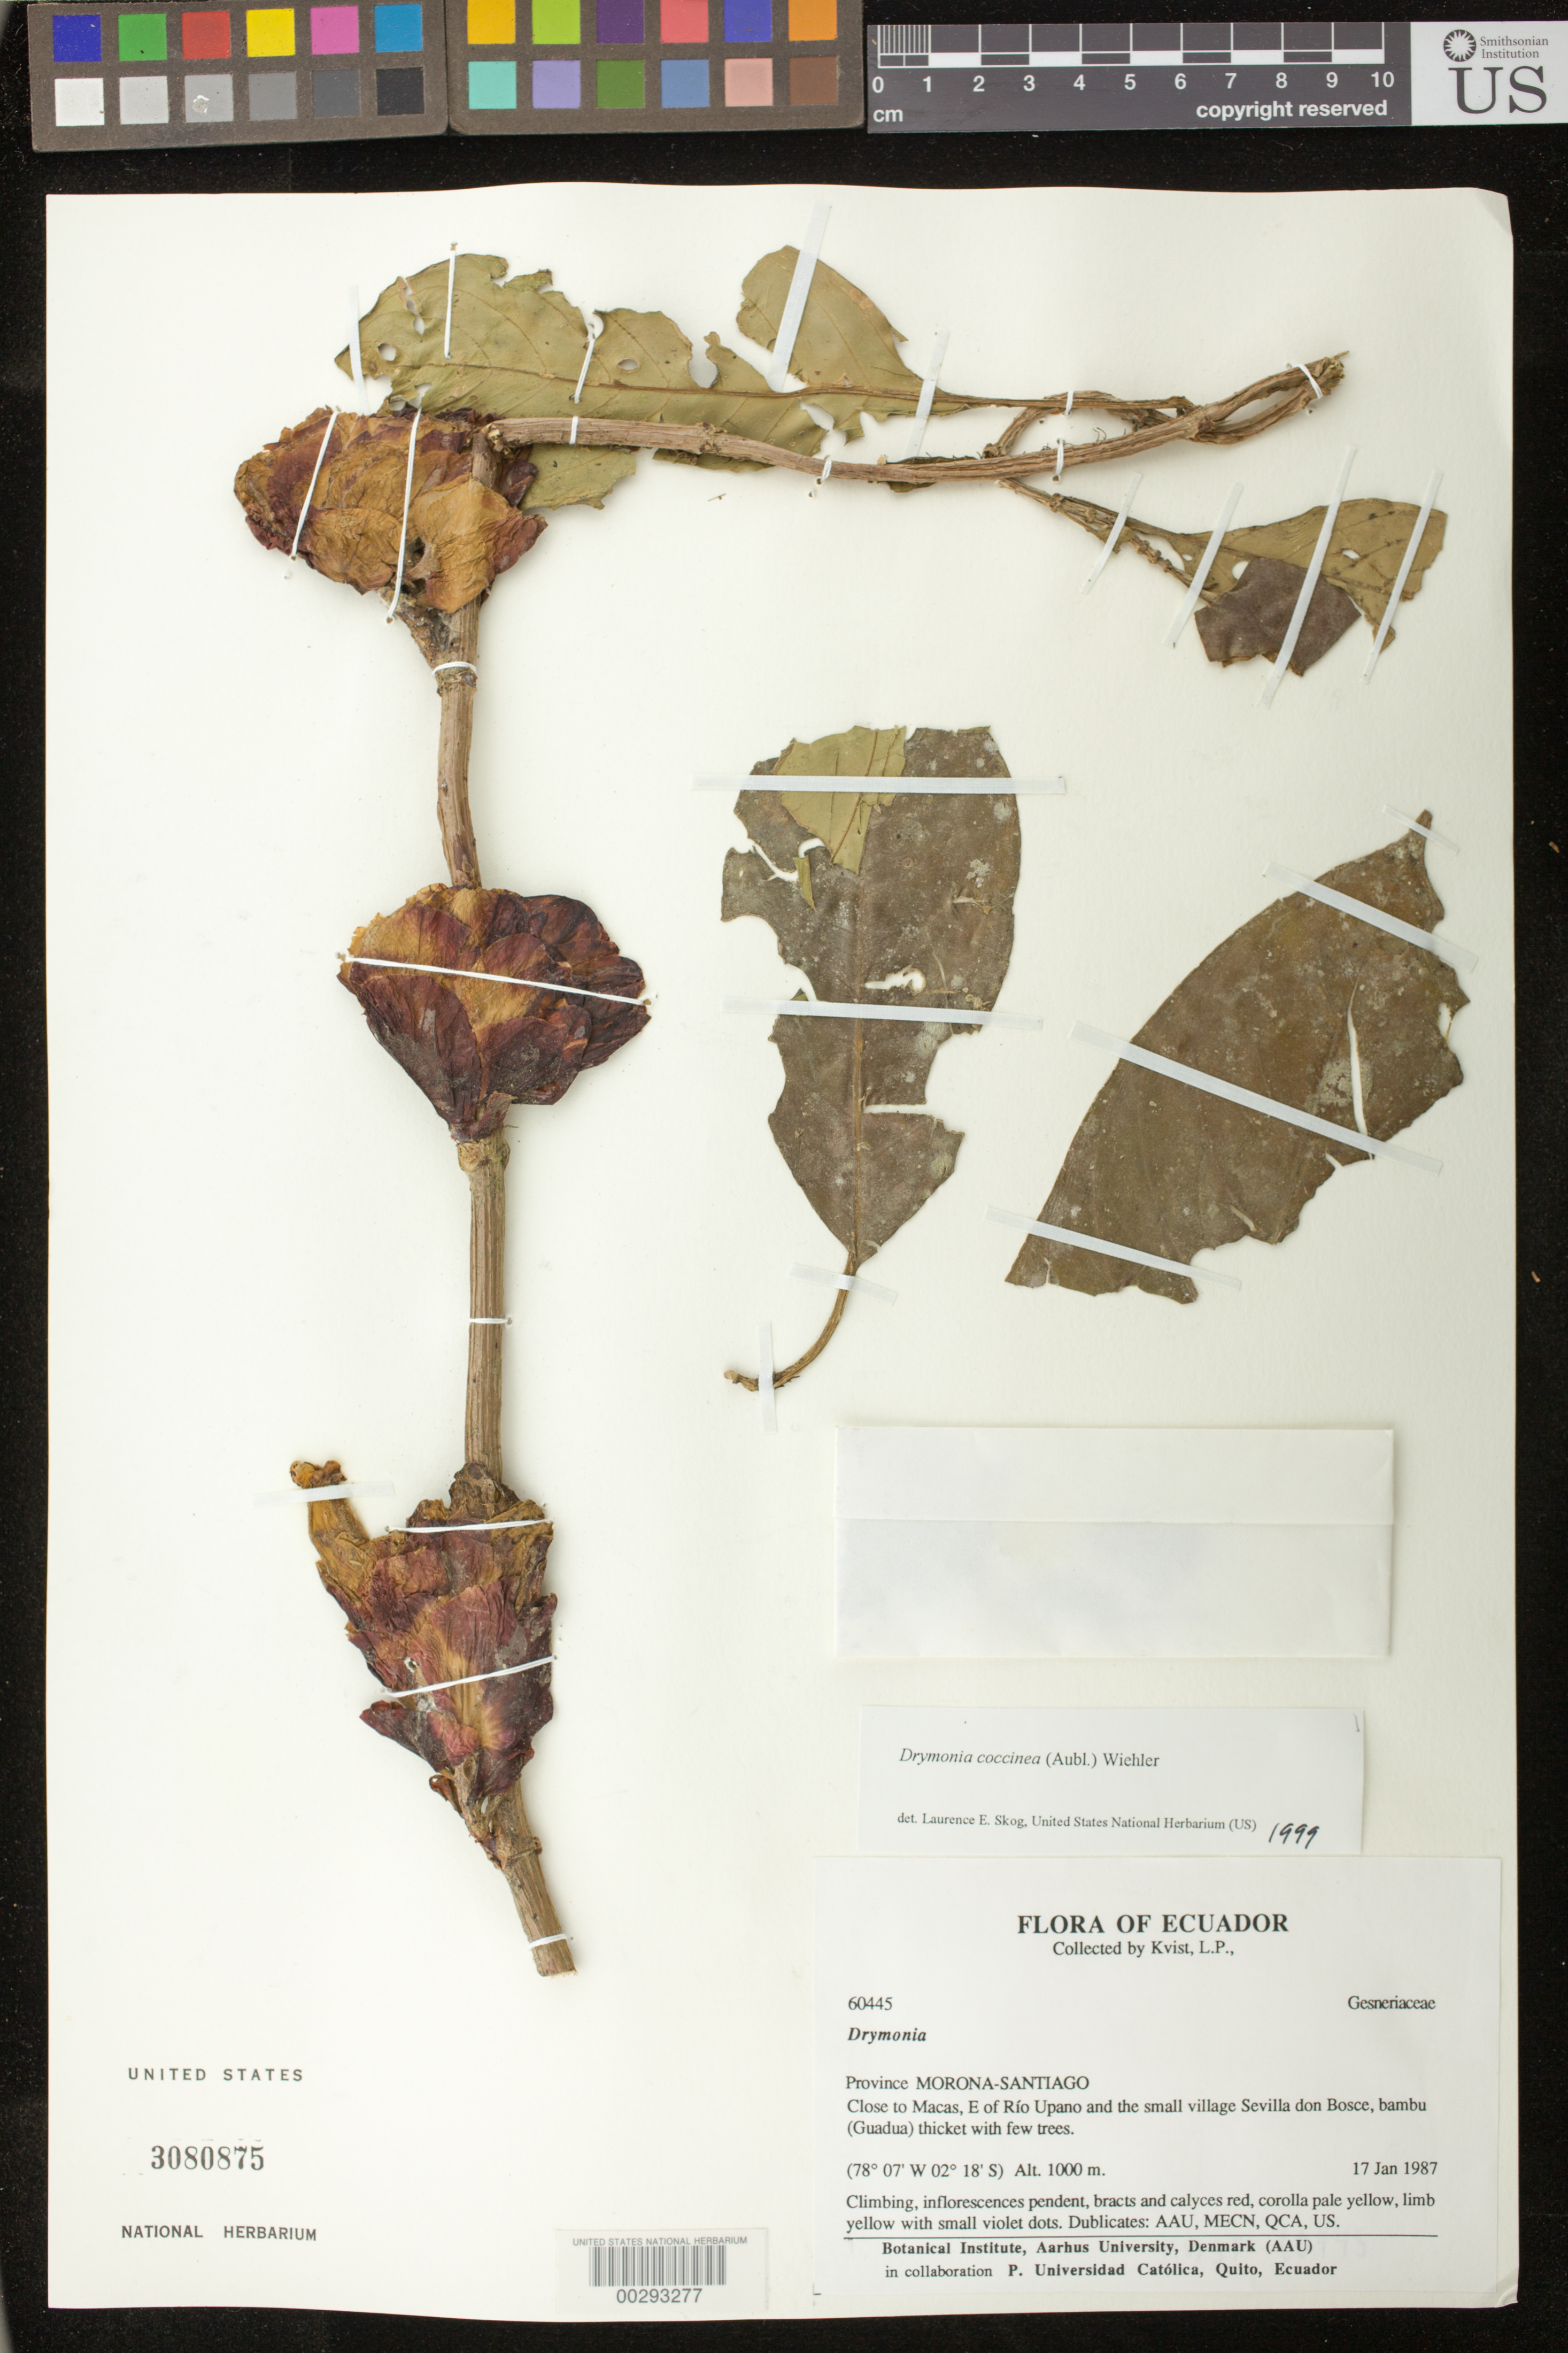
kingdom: Plantae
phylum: Tracheophyta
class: Magnoliopsida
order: Lamiales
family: Gesneriaceae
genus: Drymonia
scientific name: Drymonia coccinea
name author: (Aubl.) Wiehler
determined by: Skog, Laurence E.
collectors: L. P. Kvist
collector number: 60445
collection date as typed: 17 Jan 1987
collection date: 1987-01-17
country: Ecuador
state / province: Morona-Santiago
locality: Close to Macas, E of Río Upano and and small village Sevilla don Bosce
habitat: Bambu (Guadua) thicket with few trees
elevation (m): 1000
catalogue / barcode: US 3080875